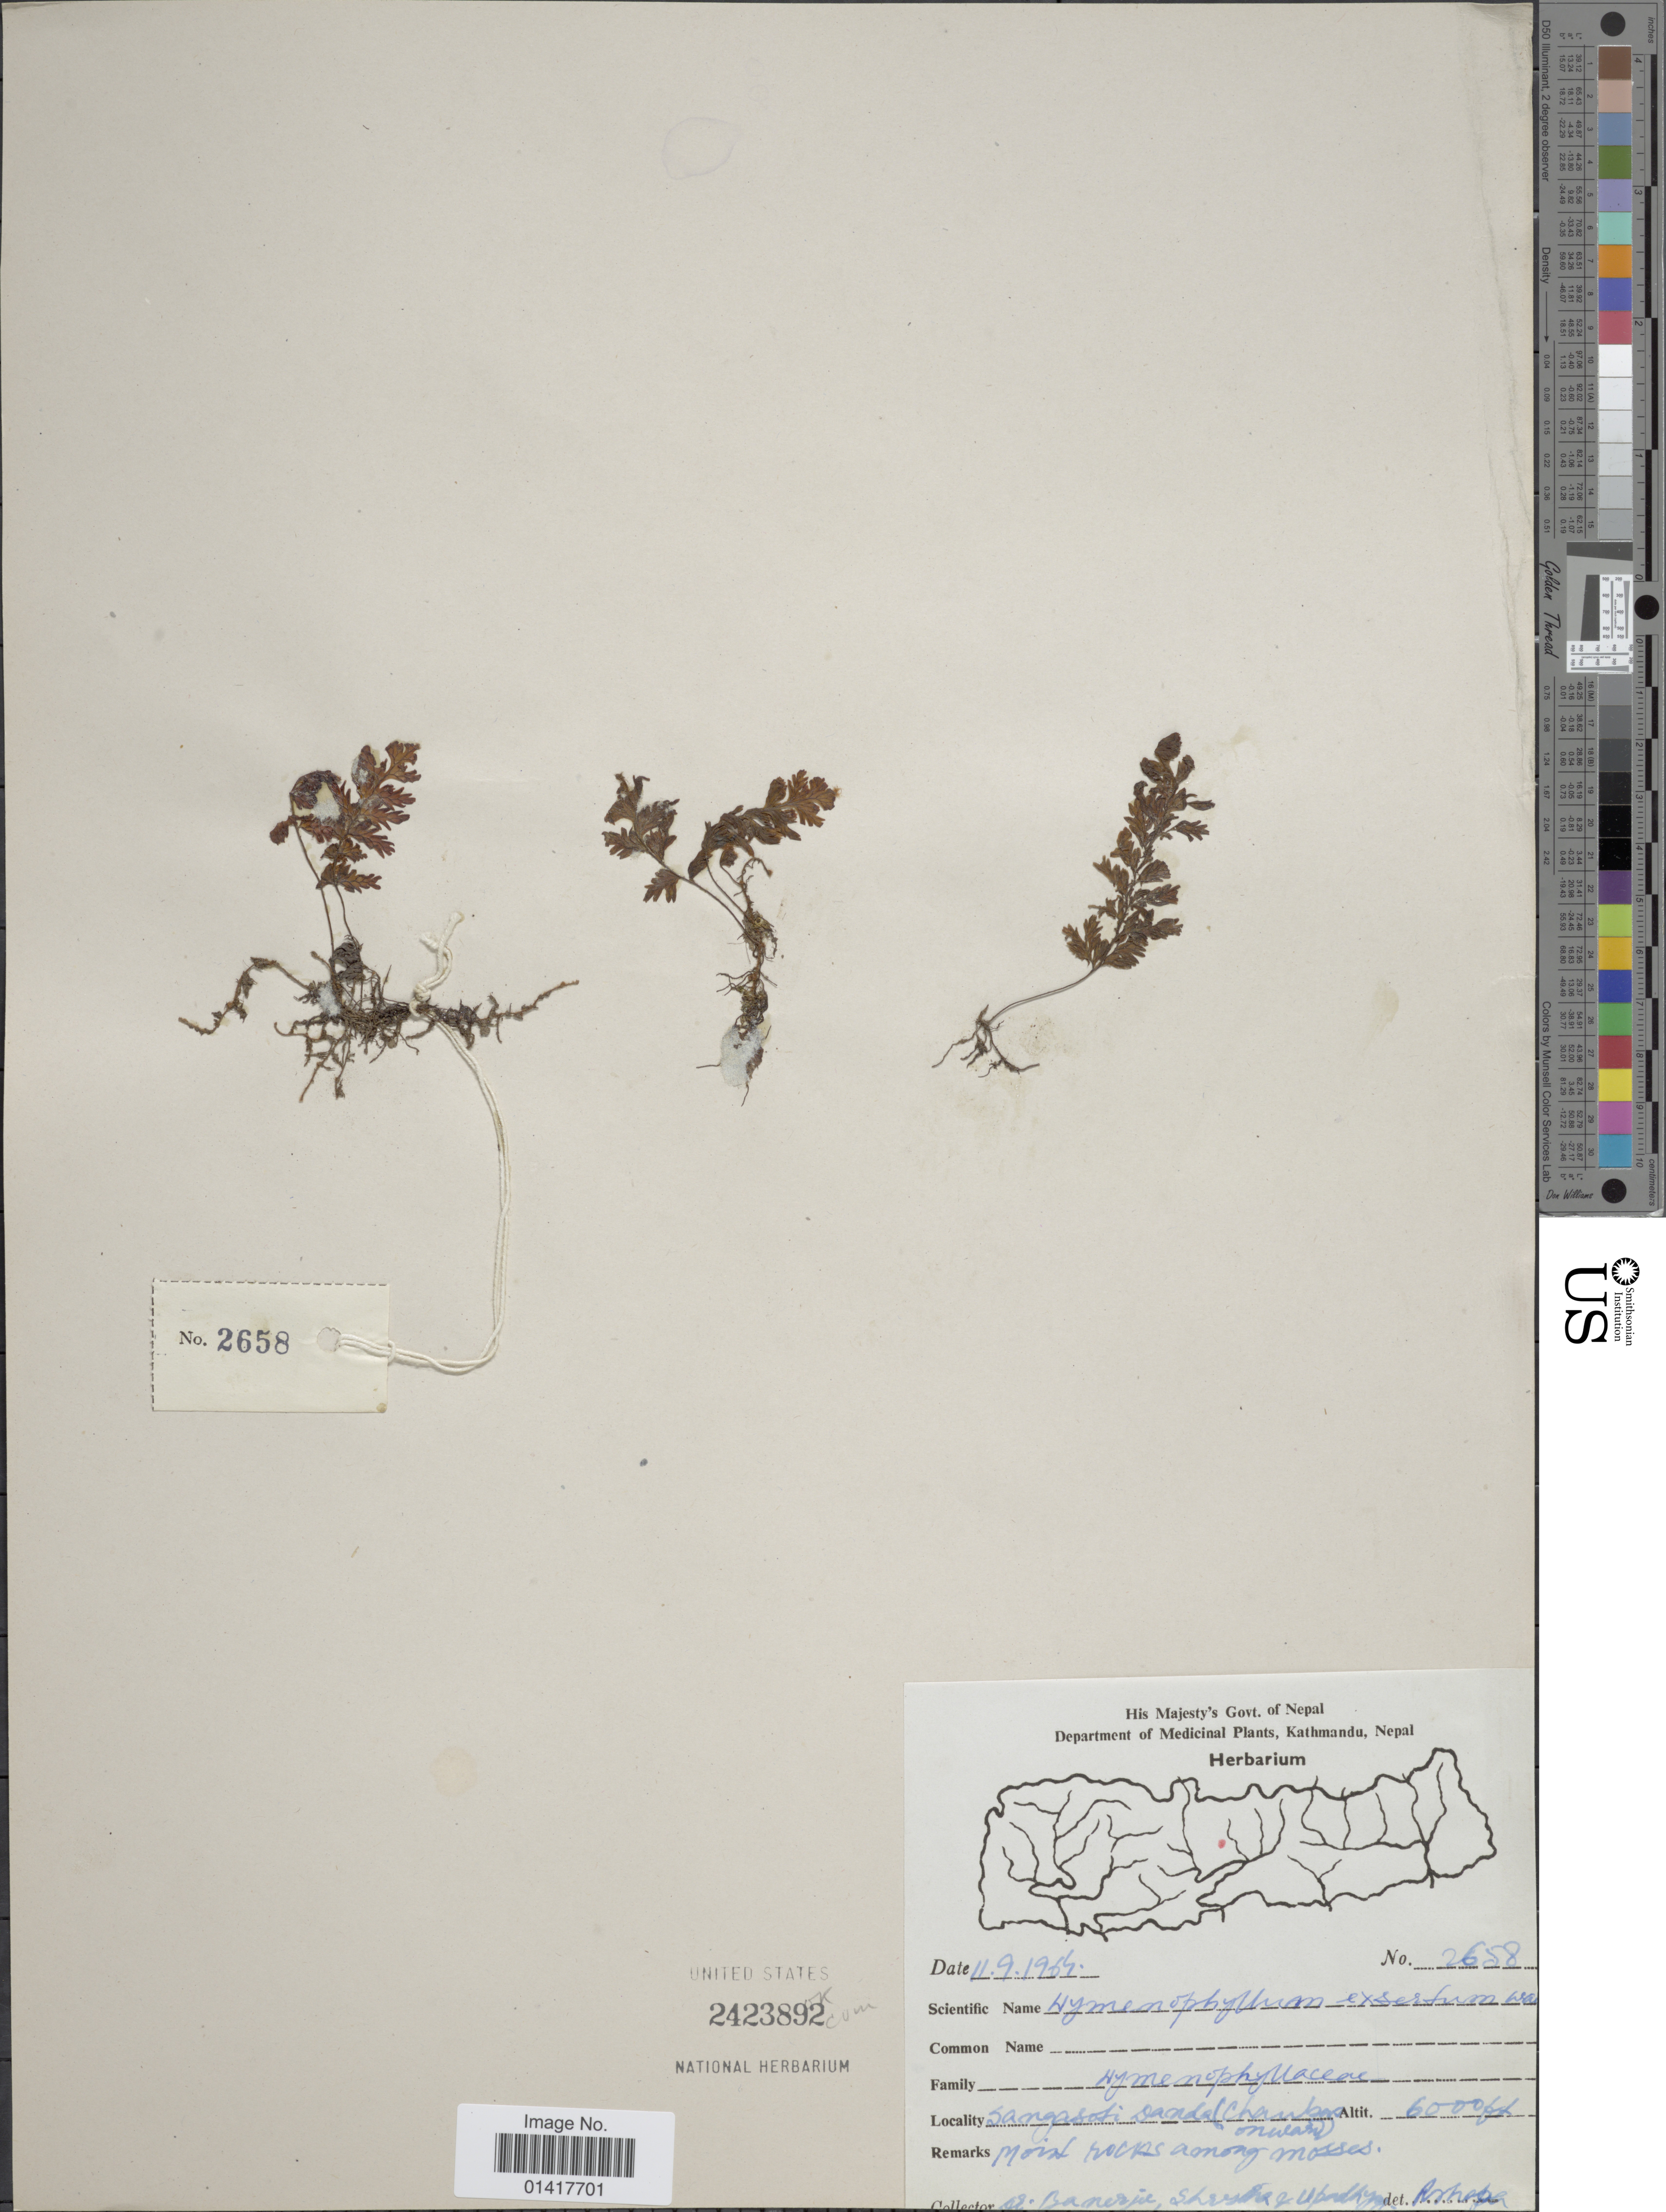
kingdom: Plantae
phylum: Tracheophyta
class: Polypodiopsida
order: Hymenophyllales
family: Hymenophyllaceae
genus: Hymenophyllum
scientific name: Hymenophyllum exsertum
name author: Wall. ex Hook.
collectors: -. Banerjee, -. Shrestha & Upadhyay, --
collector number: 2658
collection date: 1964-09-11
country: Nepal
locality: Sangasoti dadalchandra onwery [interpreted]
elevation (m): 1829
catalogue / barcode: US 2423982